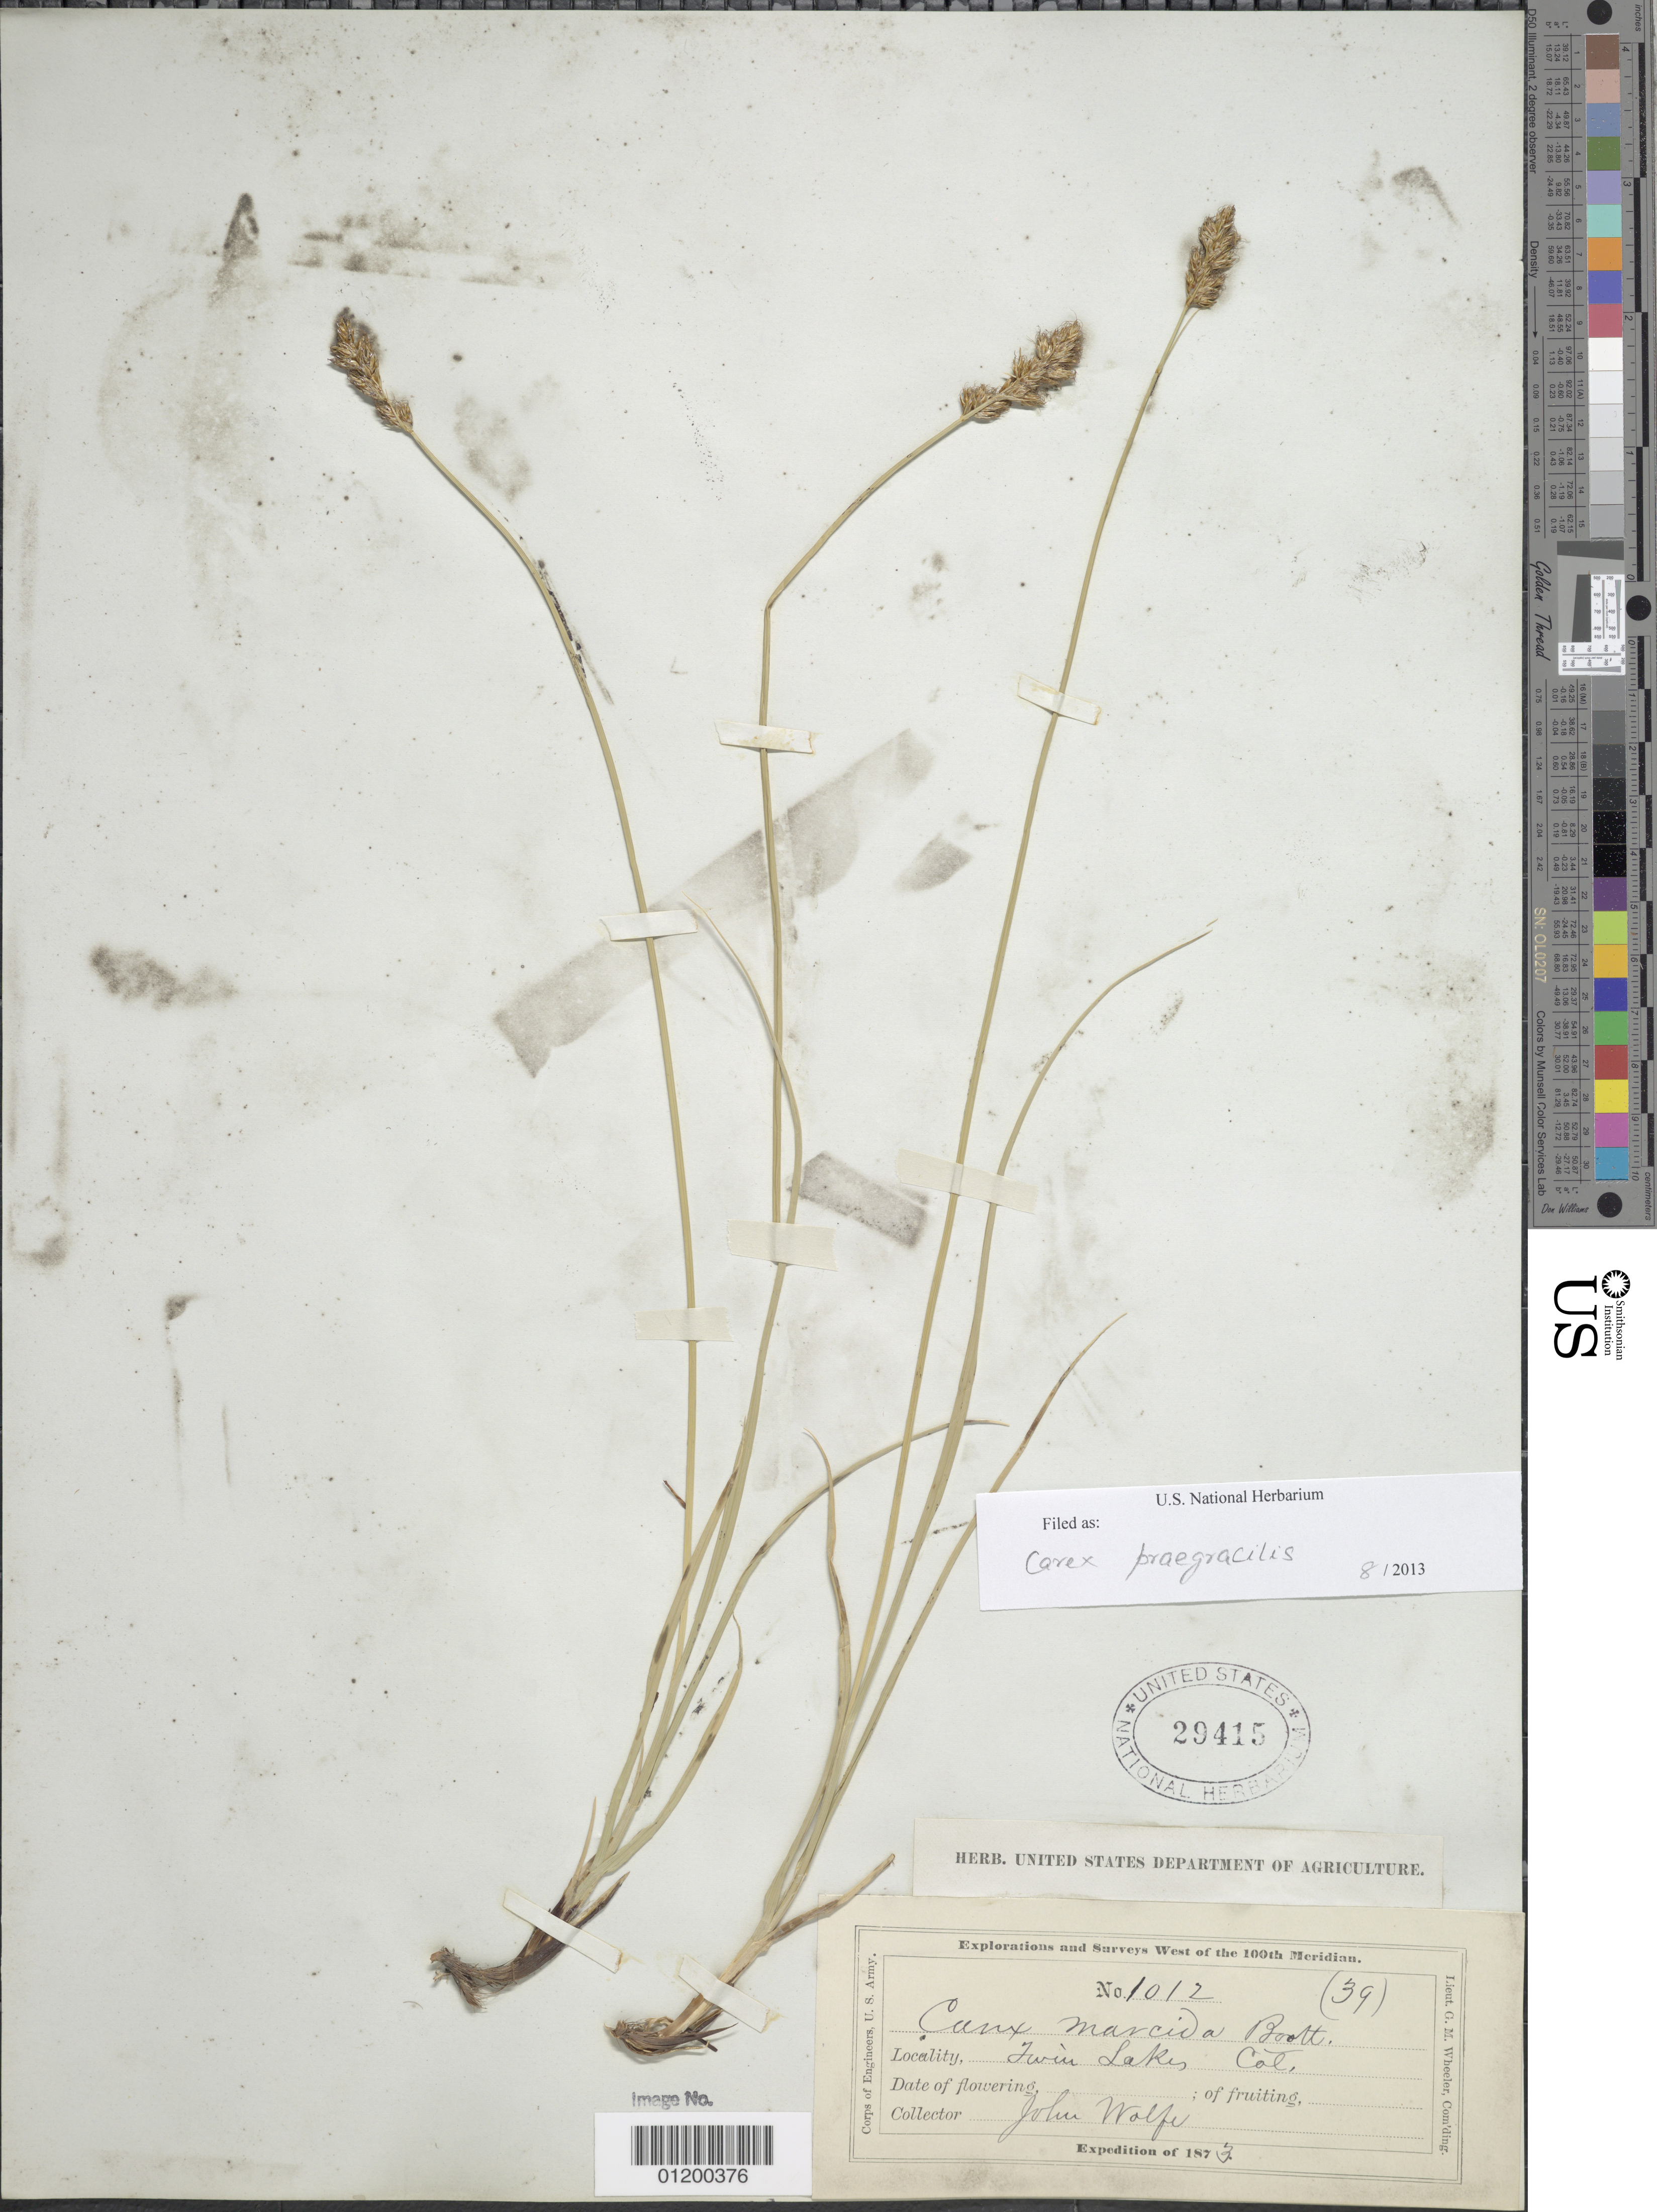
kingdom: Plantae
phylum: Tracheophyta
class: Liliopsida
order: Poales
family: Cyperaceae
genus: Carex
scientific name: Carex praegracilis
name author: W. Boott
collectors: J. Wolfe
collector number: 1012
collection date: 1873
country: United States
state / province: Colorado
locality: Twin Lakes.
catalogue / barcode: US 29415